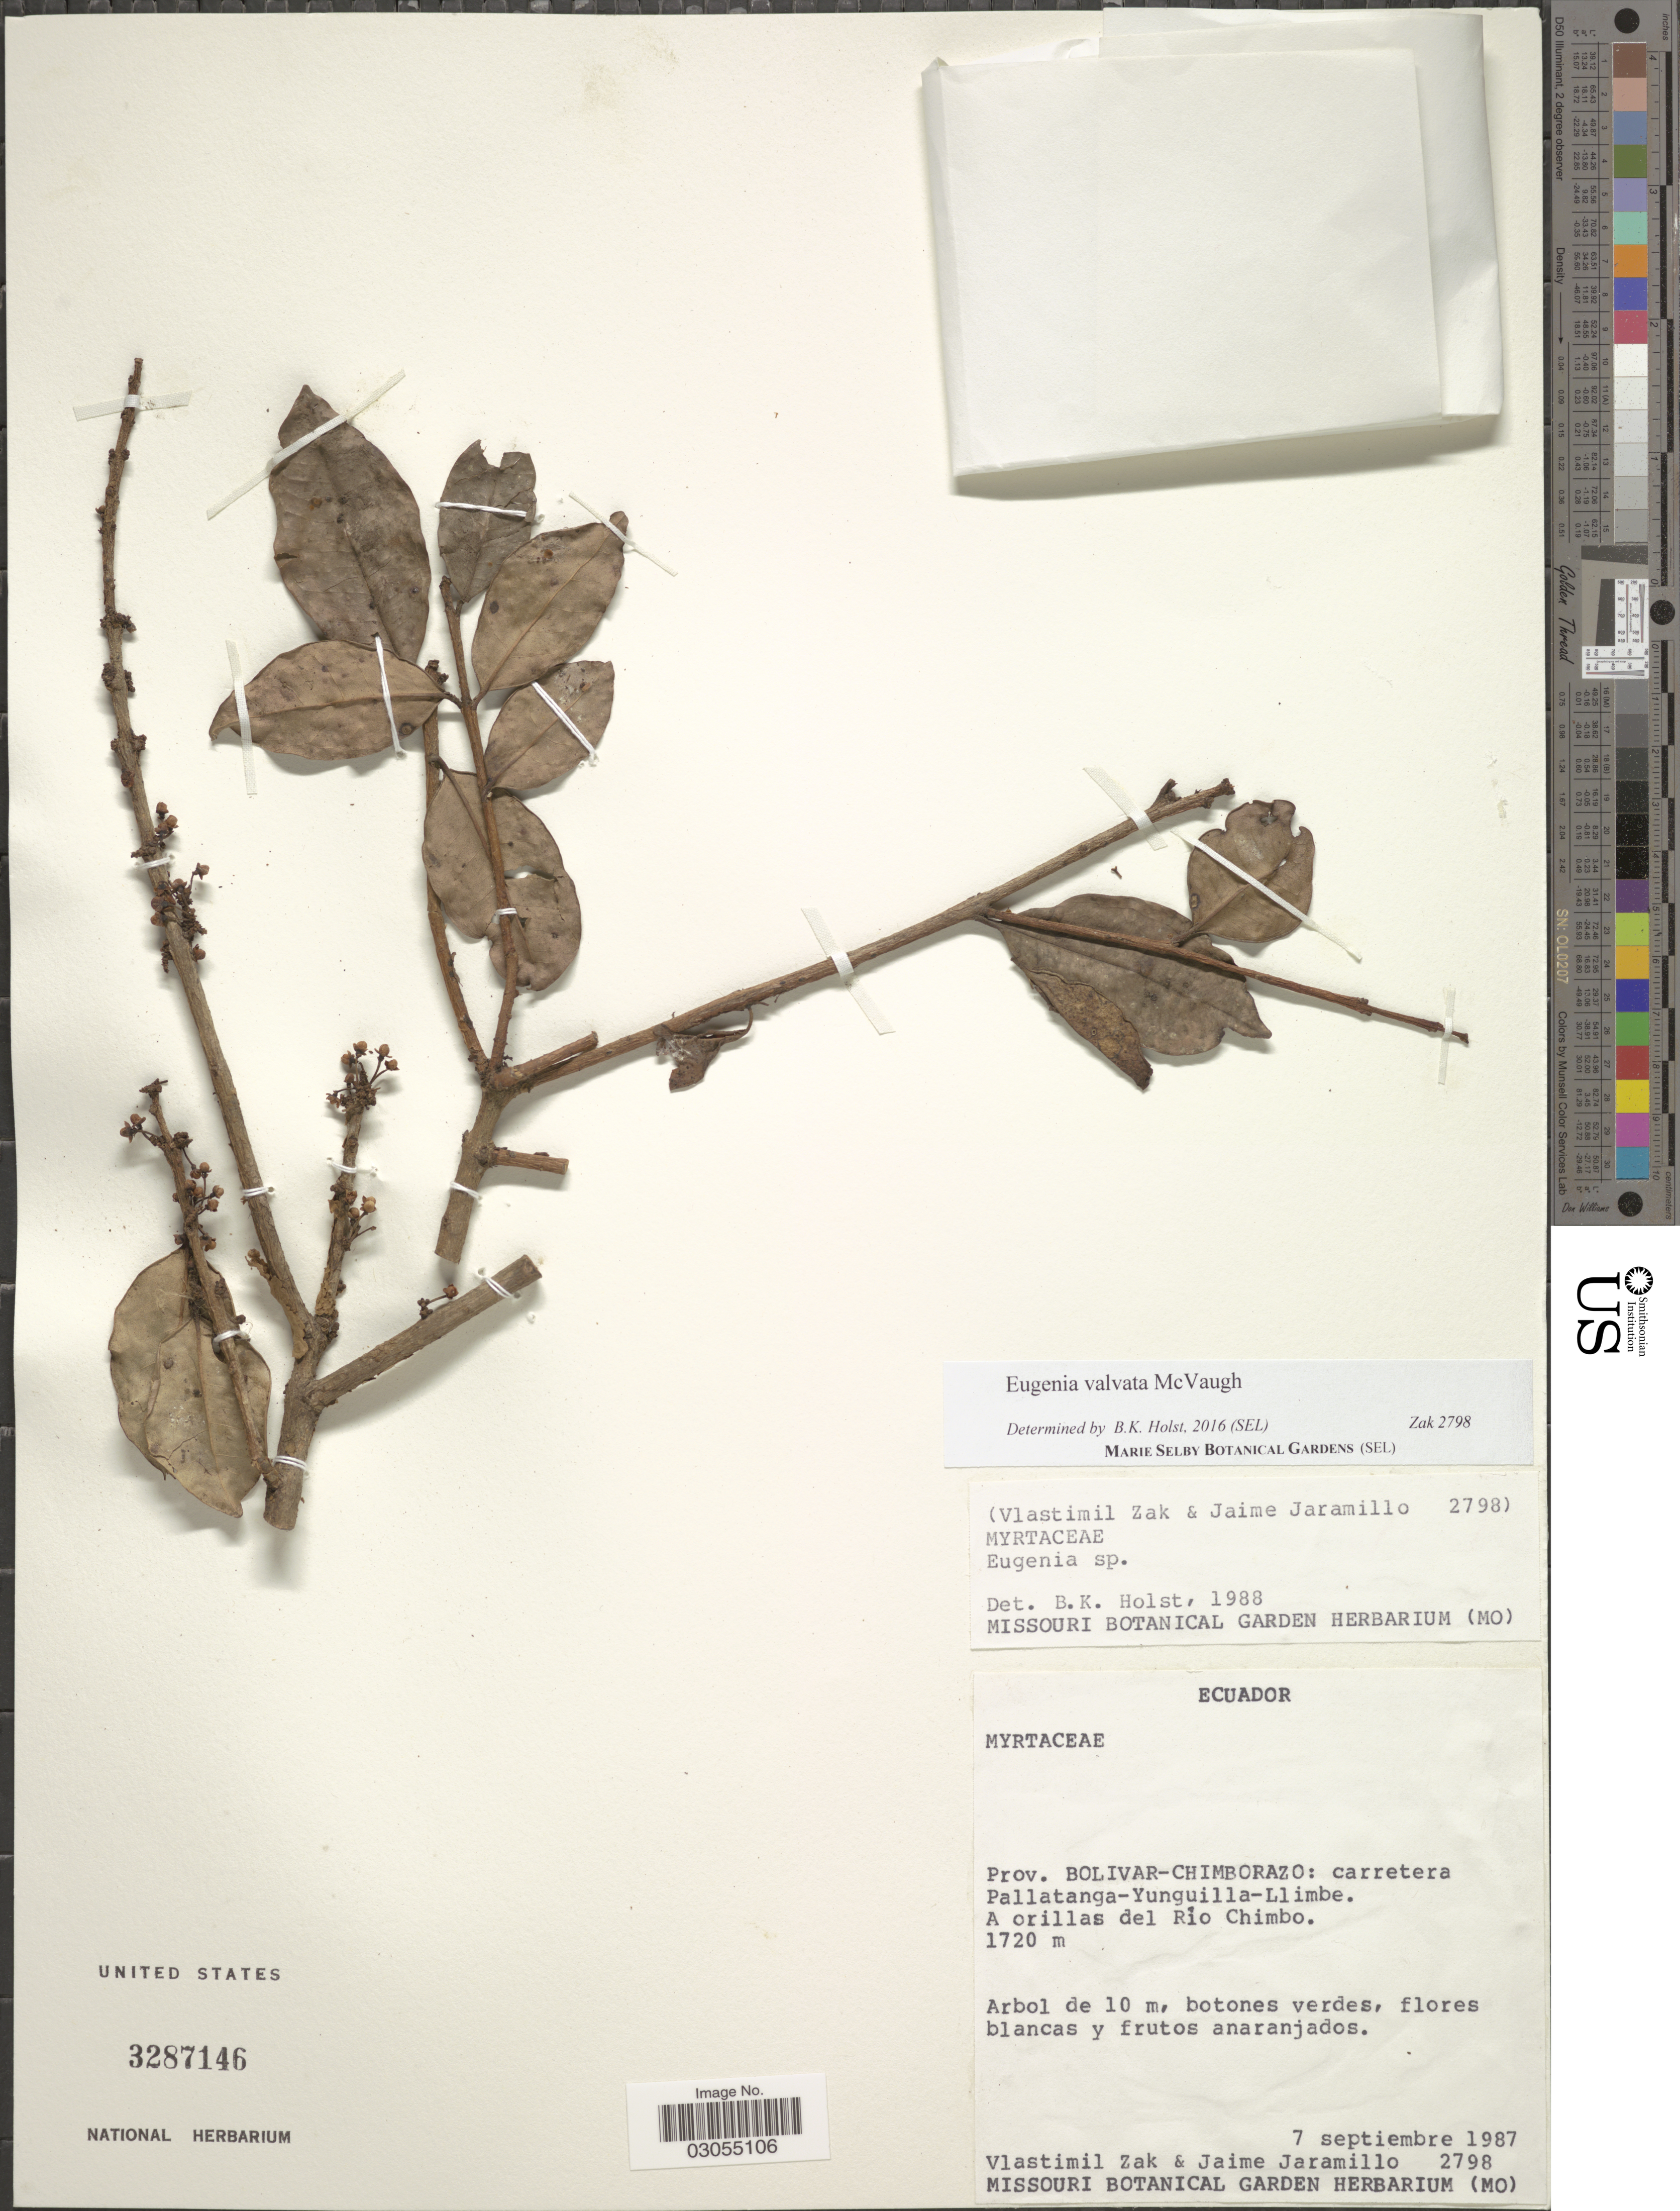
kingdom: Plantae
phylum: Tracheophyta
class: Magnoliopsida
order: Myrtales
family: Myrtaceae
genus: Eugenia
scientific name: Eugenia valvata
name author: McVaugh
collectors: V. Zak & J. Jaramillo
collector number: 2798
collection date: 1987-09-07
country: Ecuador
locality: Prov. Bolivar-Chimborazo: carretera Pallatanga-Yunguilla-Llimbe. A orillas del Río Chimbo.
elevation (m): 1720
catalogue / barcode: US 3287146